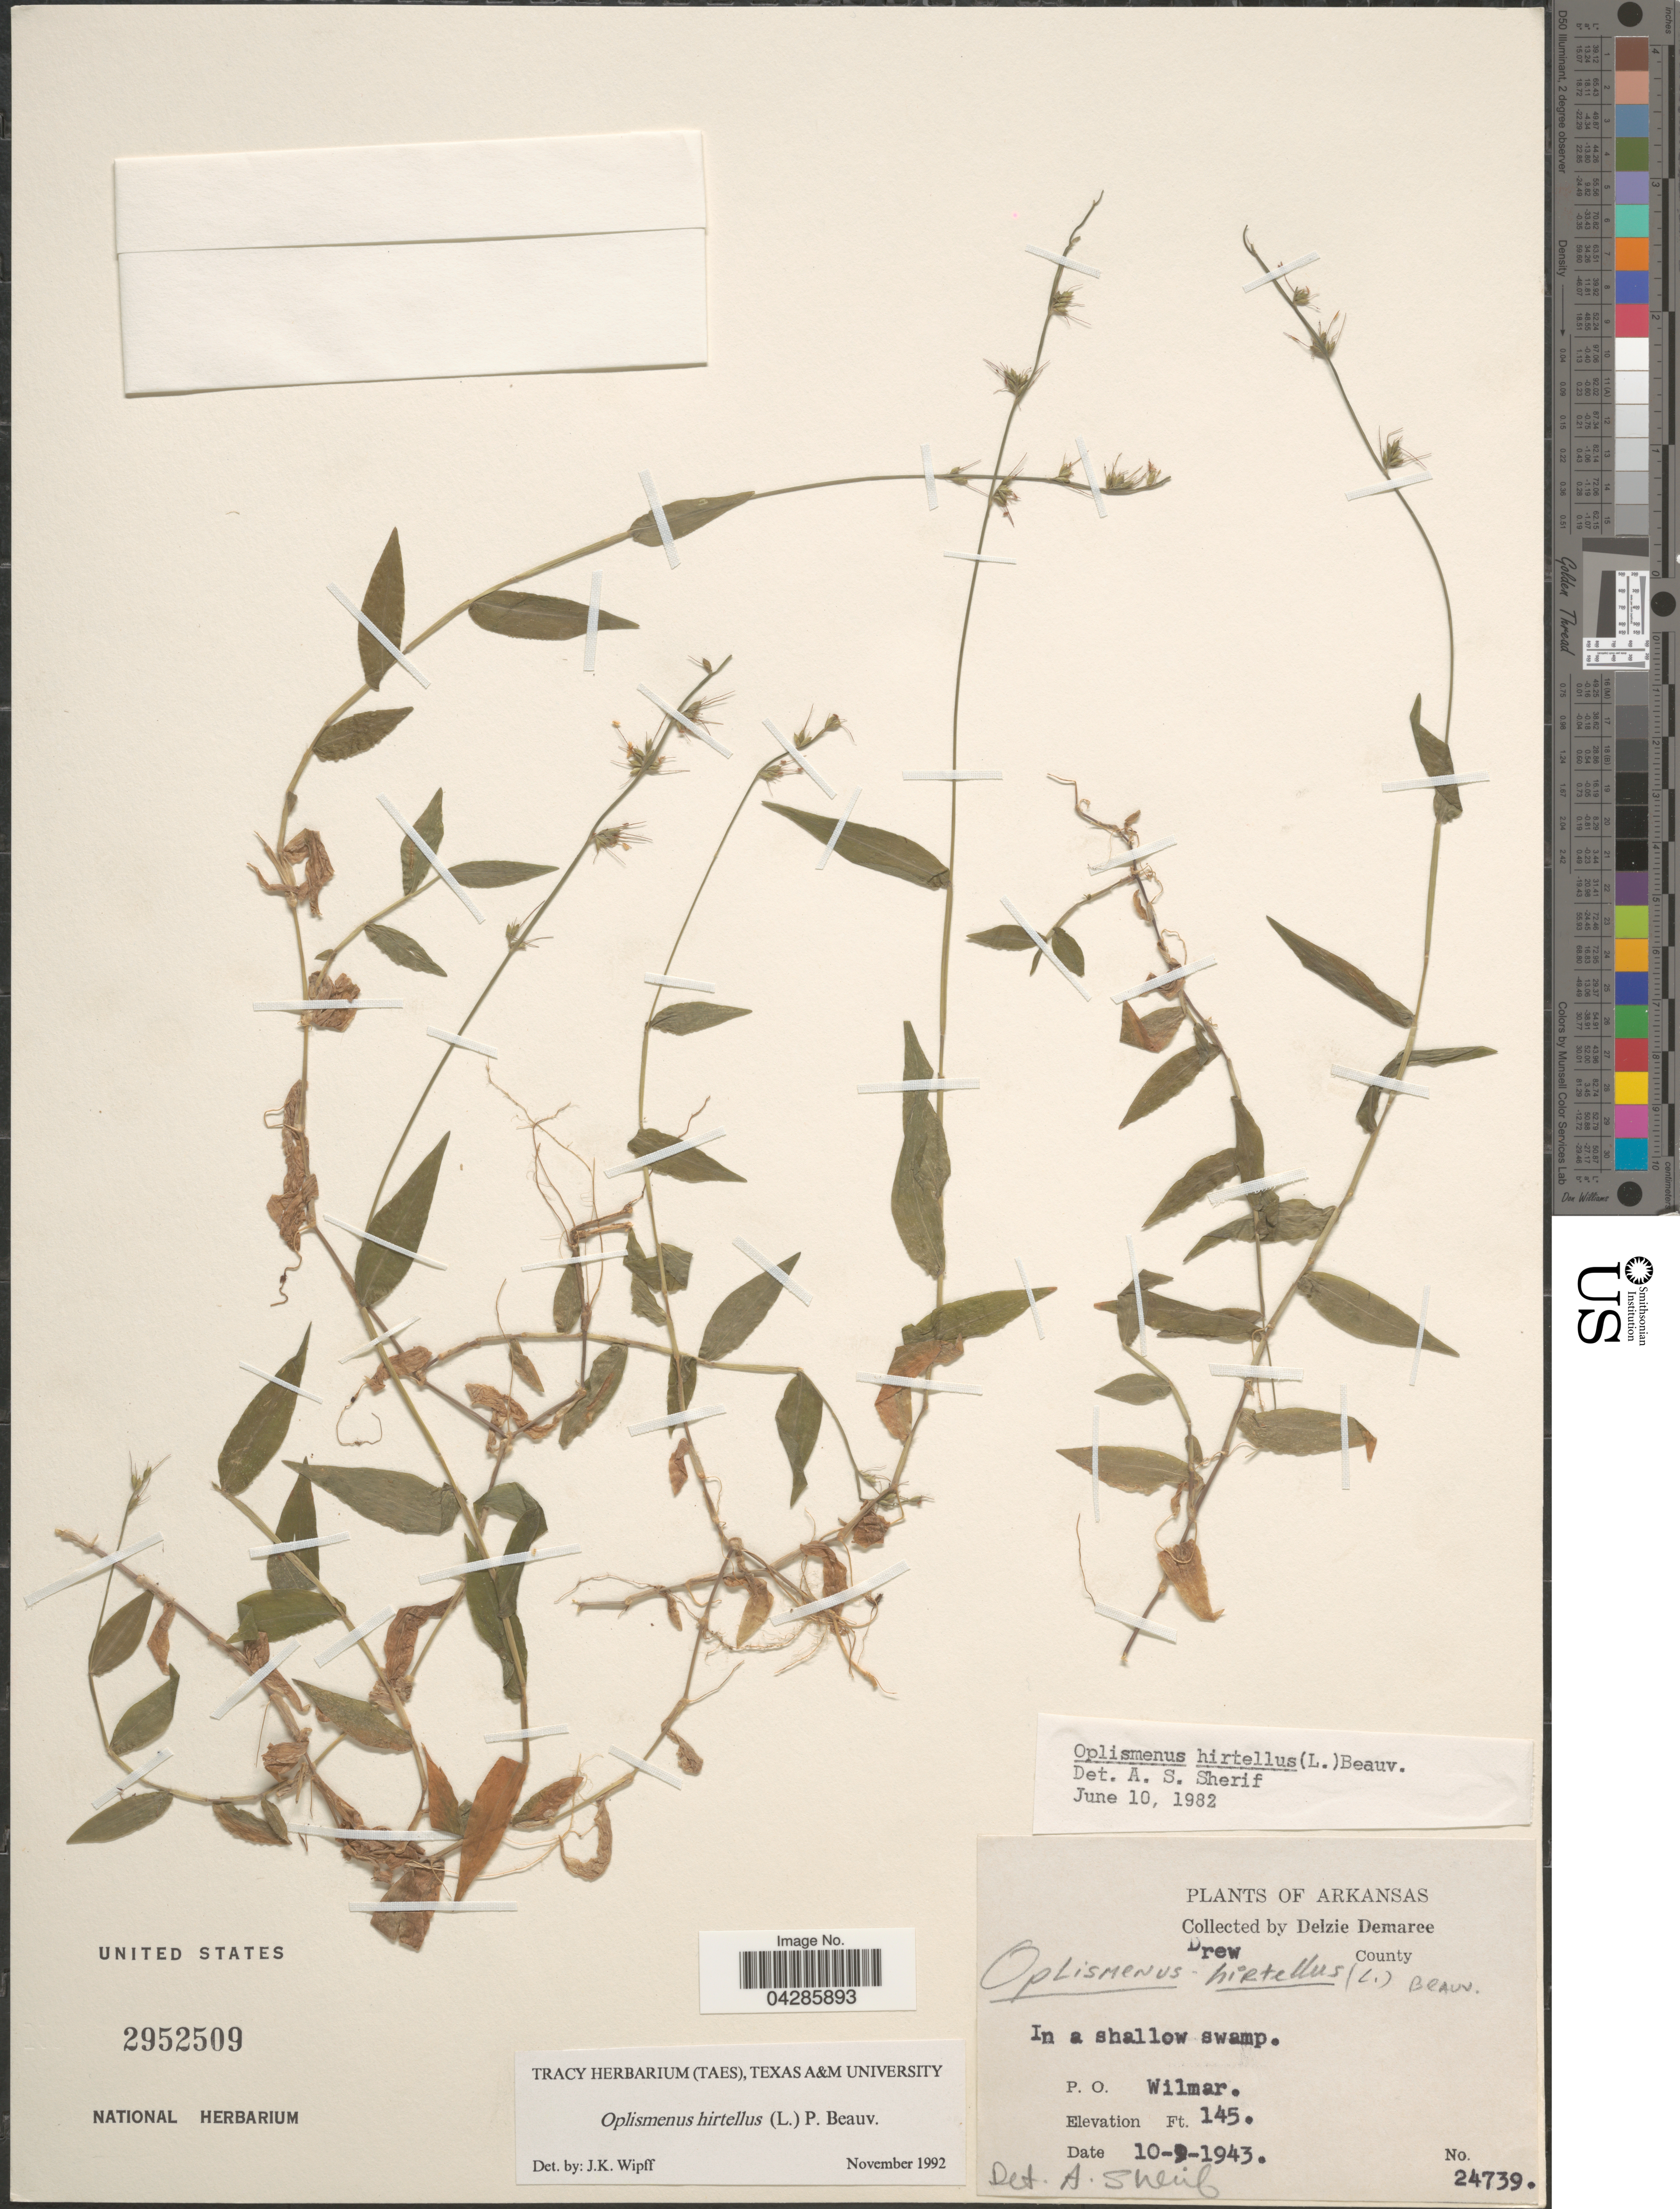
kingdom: Plantae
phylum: Tracheophyta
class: Liliopsida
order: Poales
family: Poaceae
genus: Oplismenus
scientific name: Oplismenus hirtellus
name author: (L.) P. Beauv.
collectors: D. Demaree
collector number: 24739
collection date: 1943-10-09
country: United States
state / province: Arkansas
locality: In a shallow swamp. P. O. Wilmar.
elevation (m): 44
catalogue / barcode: US 2952509